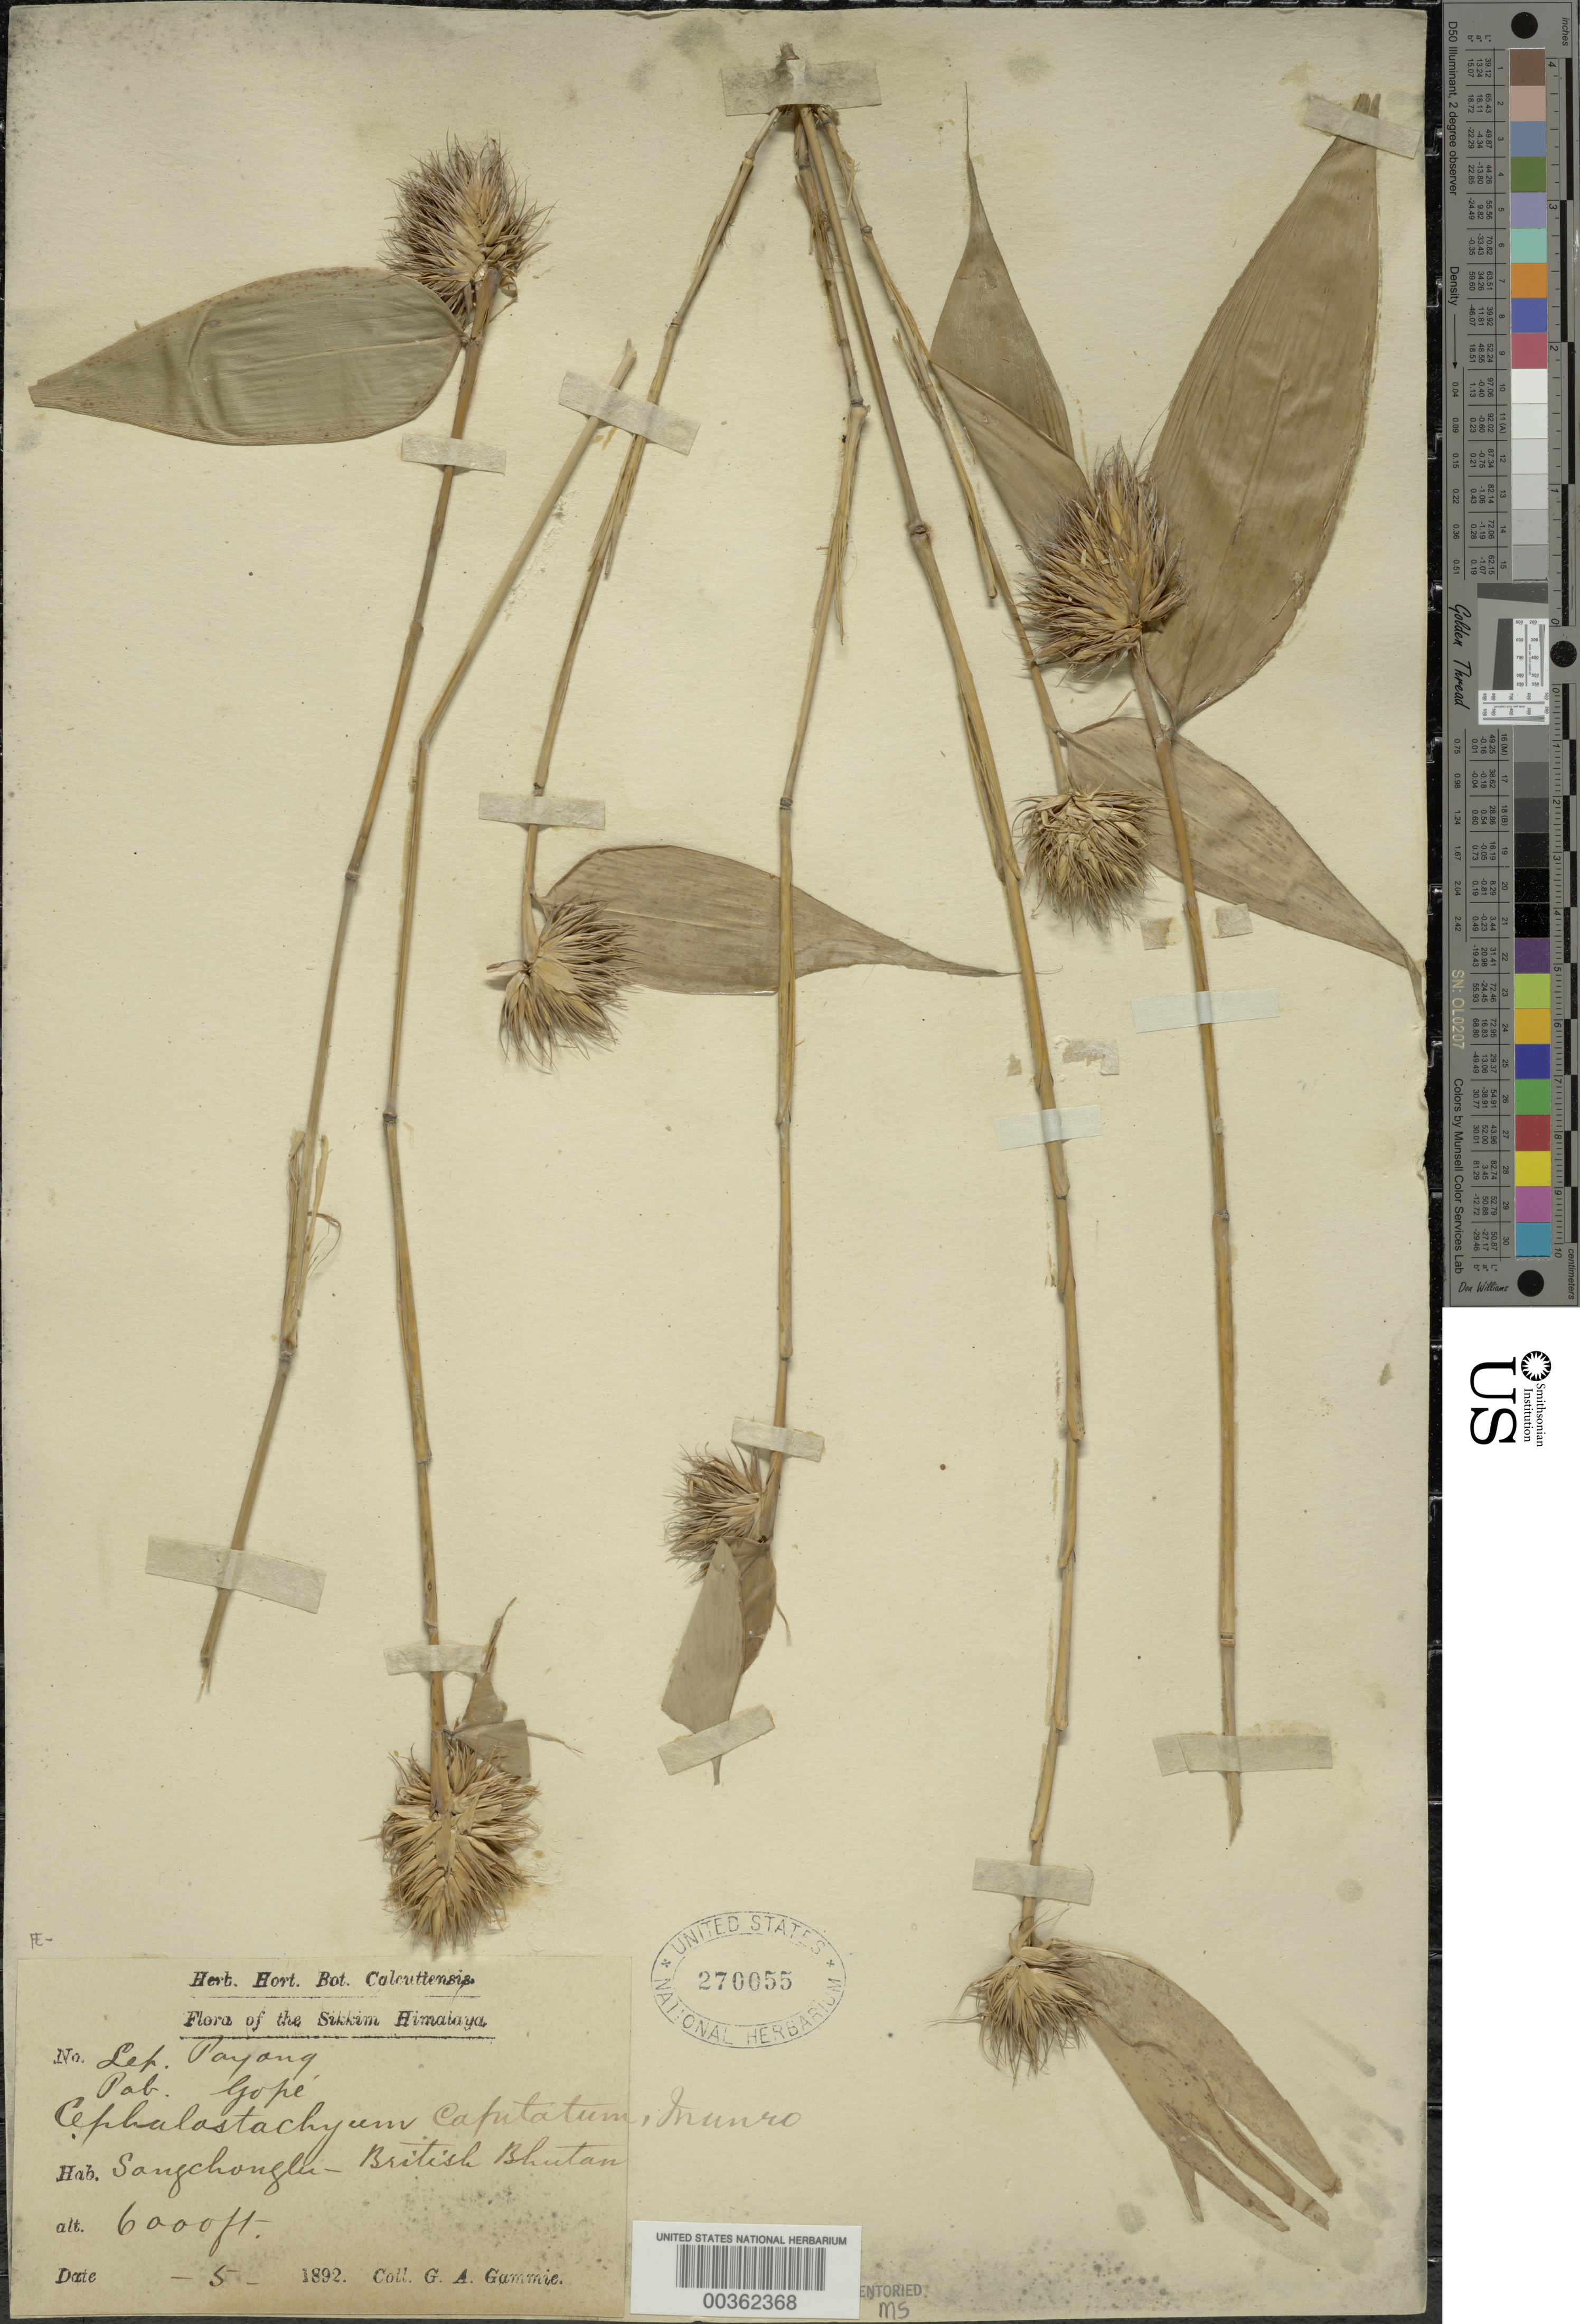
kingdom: Plantae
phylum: Tracheophyta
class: Liliopsida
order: Poales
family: Poaceae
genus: Cephalostachyum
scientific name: Cephalostachyum capitatum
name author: Munro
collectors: G. Gammie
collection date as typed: May 1892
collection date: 1892-05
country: Bhutan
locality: British Bhutan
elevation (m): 1829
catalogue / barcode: US 270055